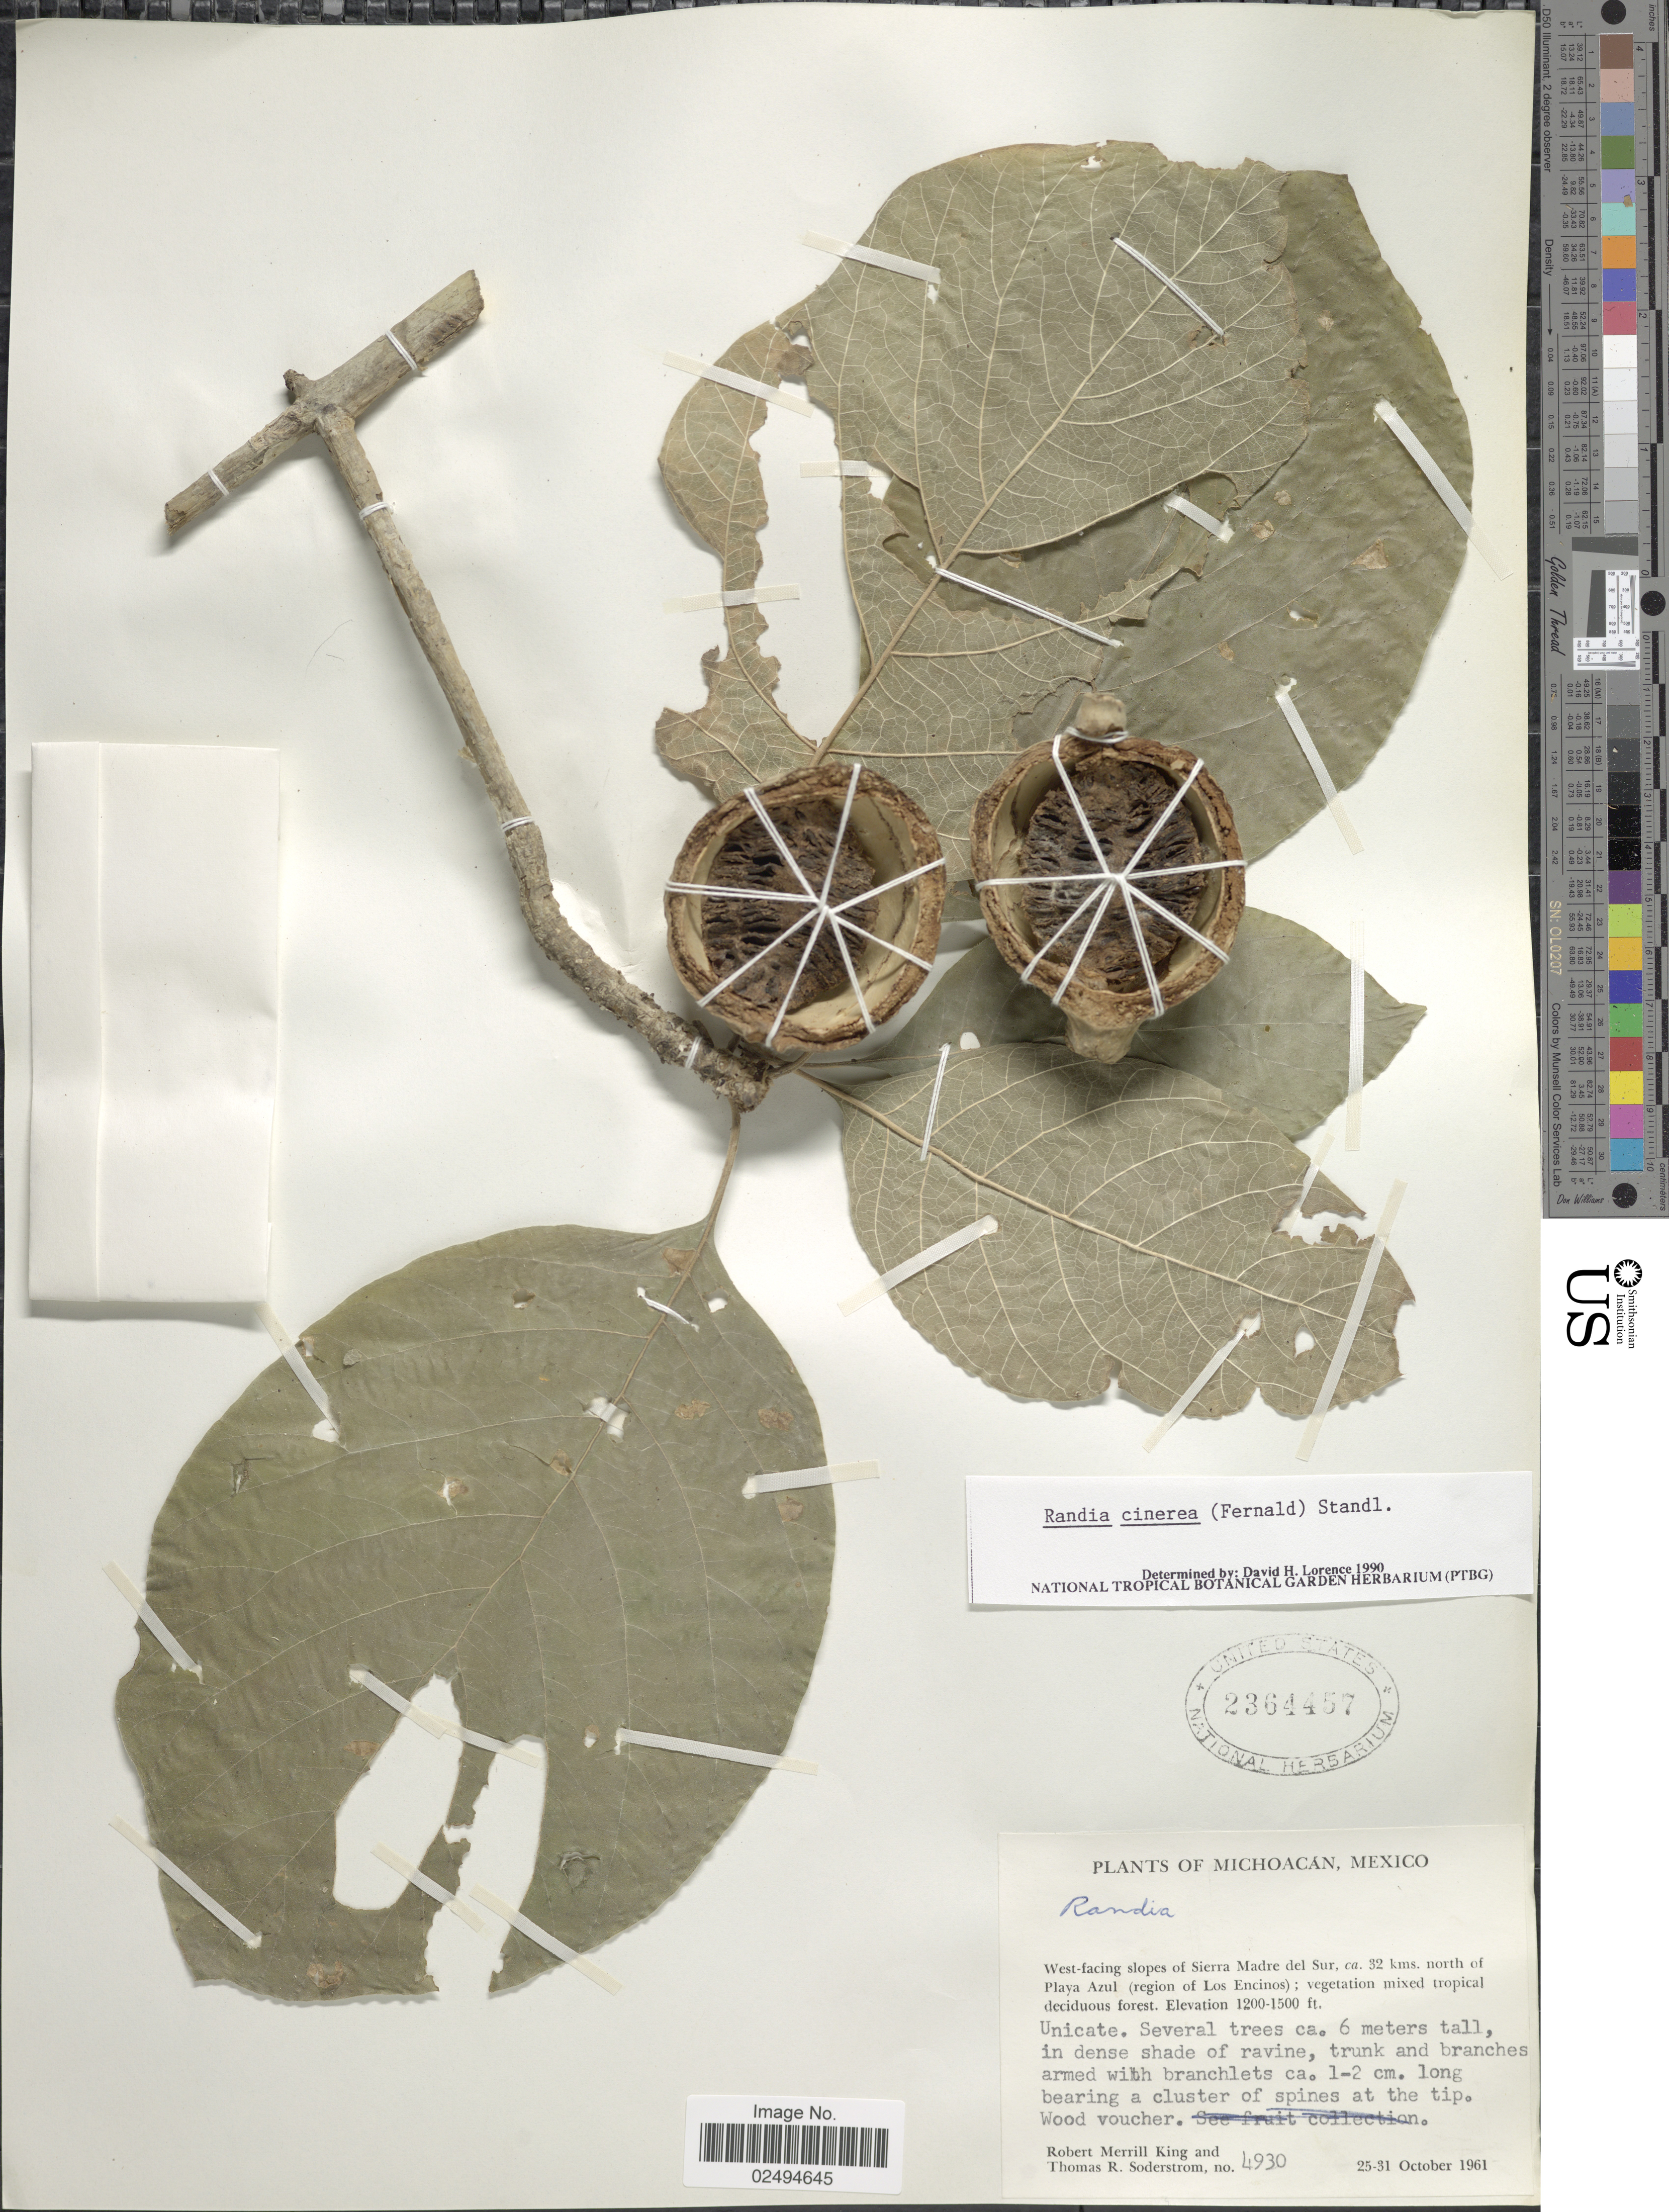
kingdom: Plantae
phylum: Tracheophyta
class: Magnoliopsida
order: Gentianales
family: Rubiaceae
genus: Randia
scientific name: Randia cinerea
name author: (Fernald) Standl.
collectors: R. M. King & T. R. Soderstrom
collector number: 4930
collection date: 1961-10-25/1961-10-31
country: Mexico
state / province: Michoacán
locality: West-facing slopes of Sierra Madre del Sur, ca. 32 kms. north of Playa Azul (region of Los Encinos)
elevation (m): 366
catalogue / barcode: US 2364457